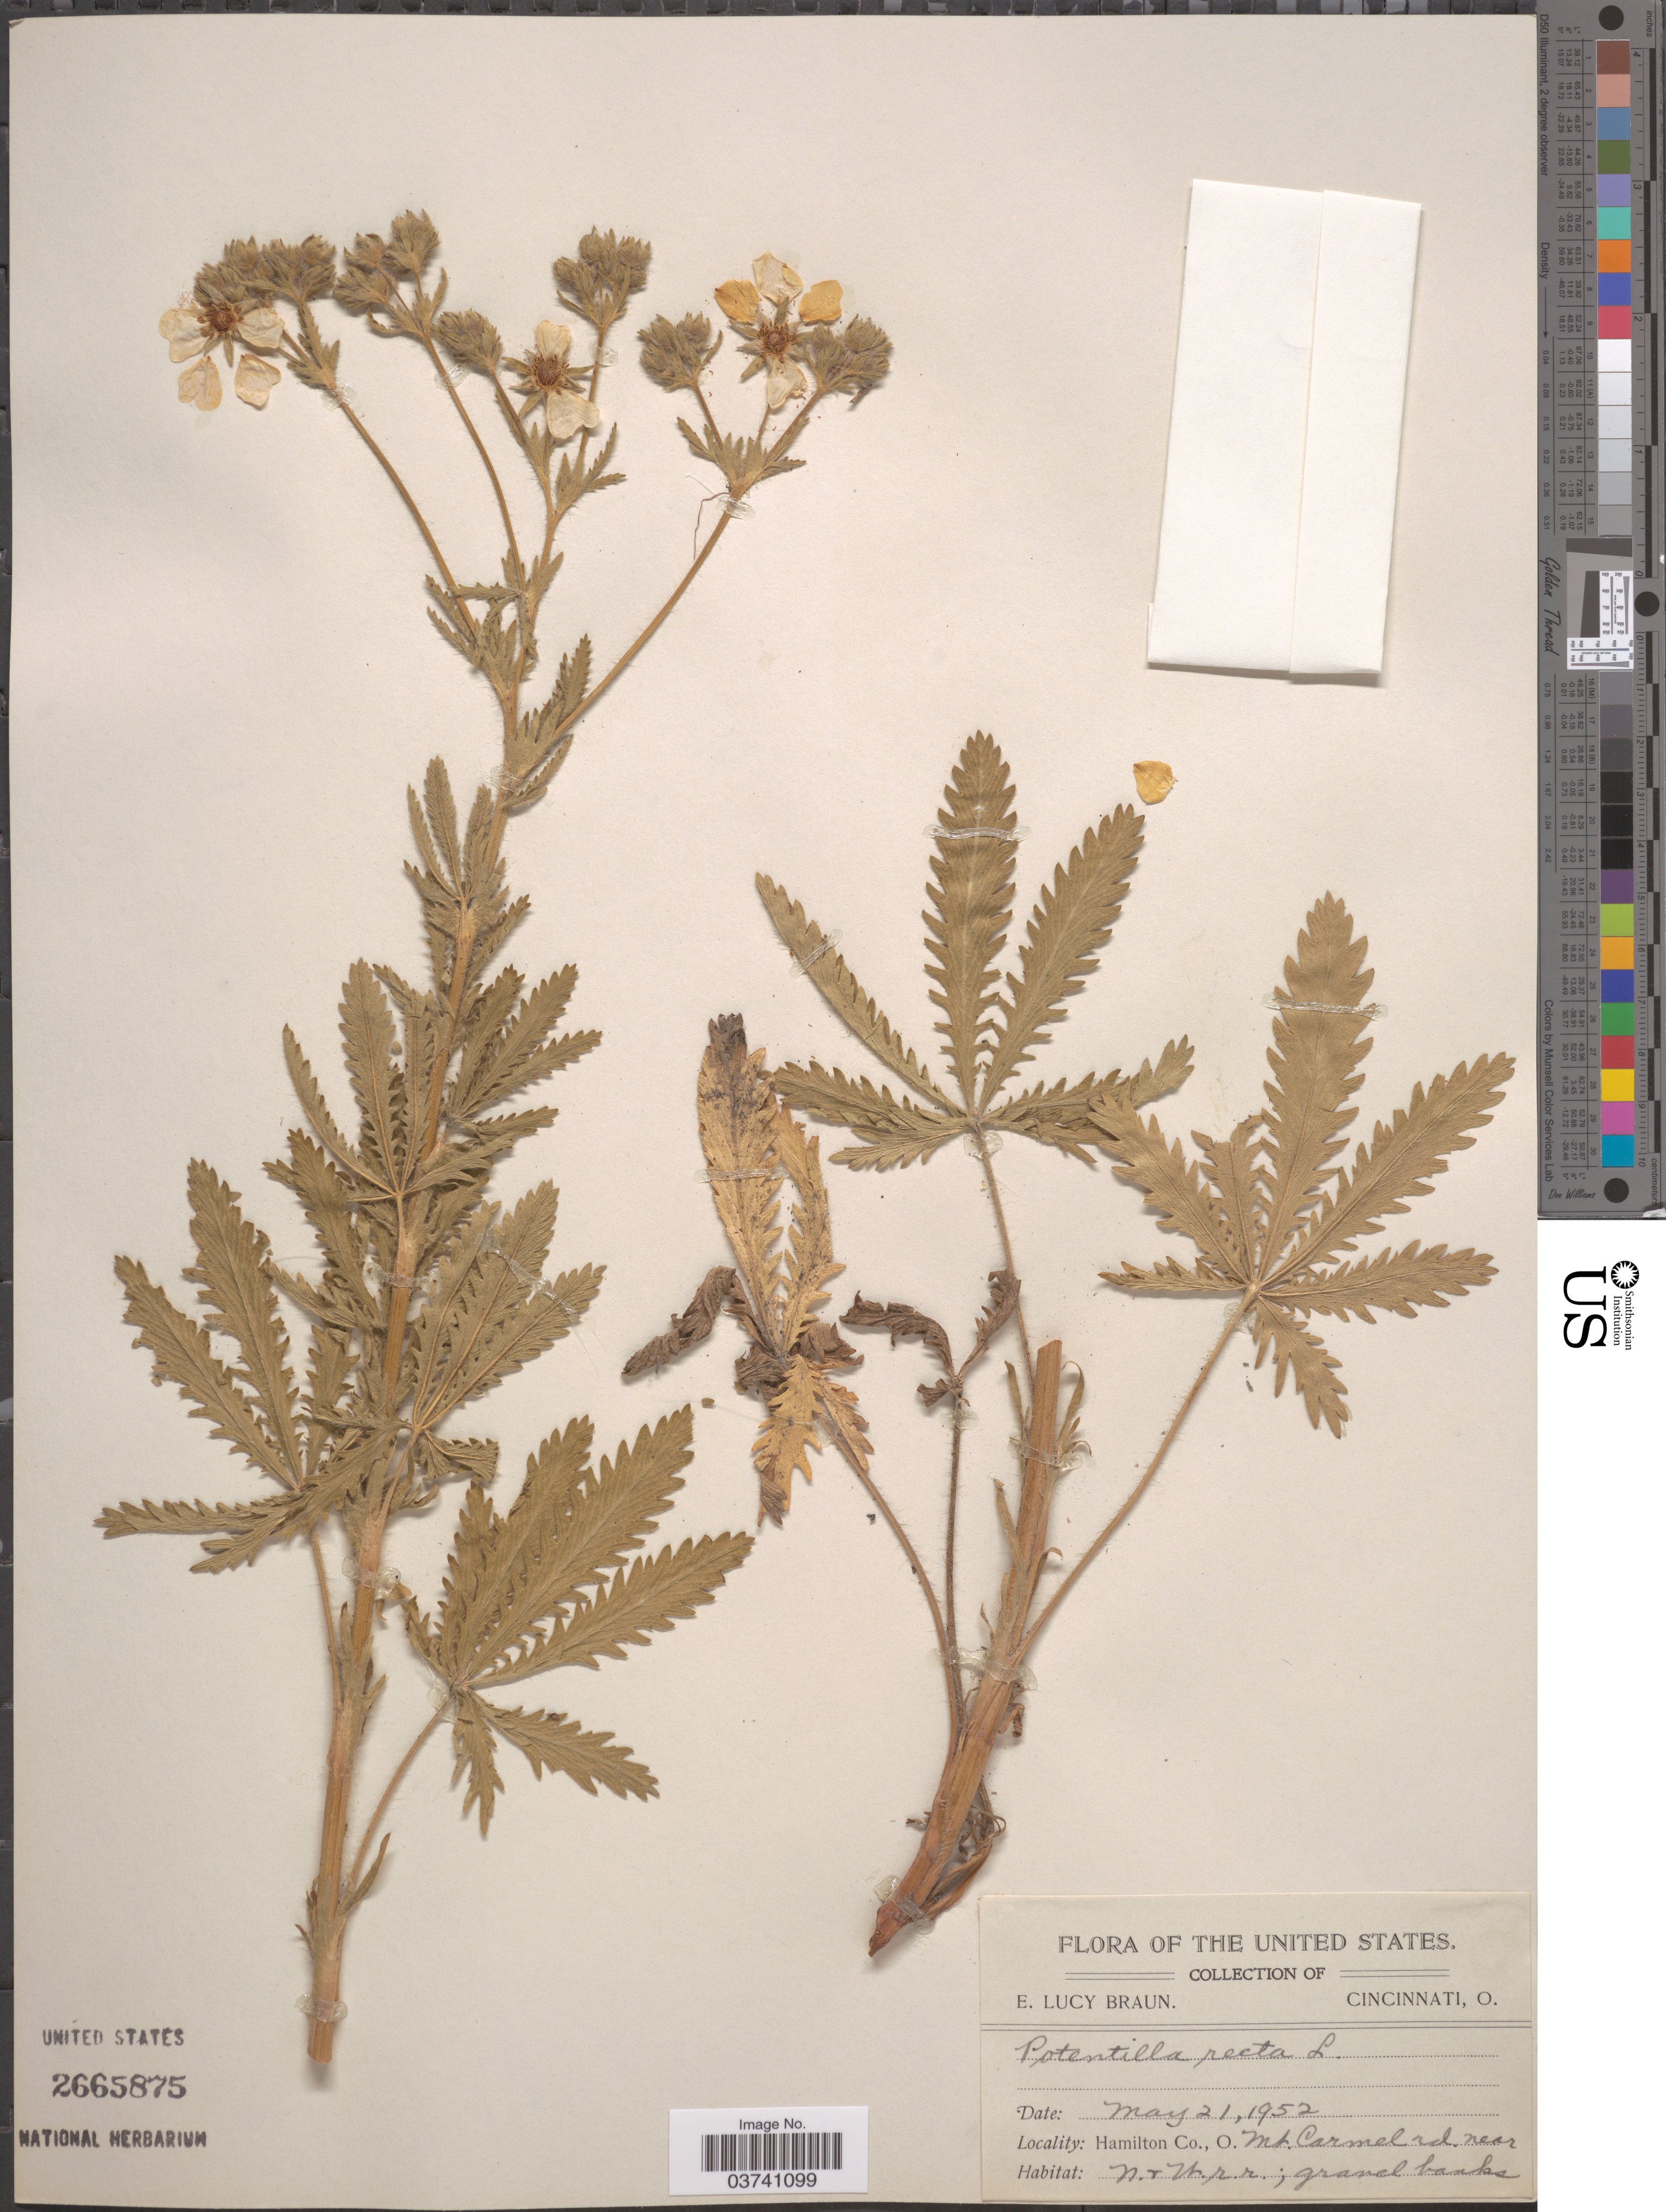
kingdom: Plantae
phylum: Tracheophyta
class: Magnoliopsida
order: Rosales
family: Rosaceae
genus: Potentilla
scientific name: Potentilla recta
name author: L.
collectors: E. L. Braun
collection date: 1952-05-21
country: United States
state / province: Ohio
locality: Hamilton Co., Mt. Carmel rd. near N.r M. r.r.; gravel banks.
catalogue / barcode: US 2665875